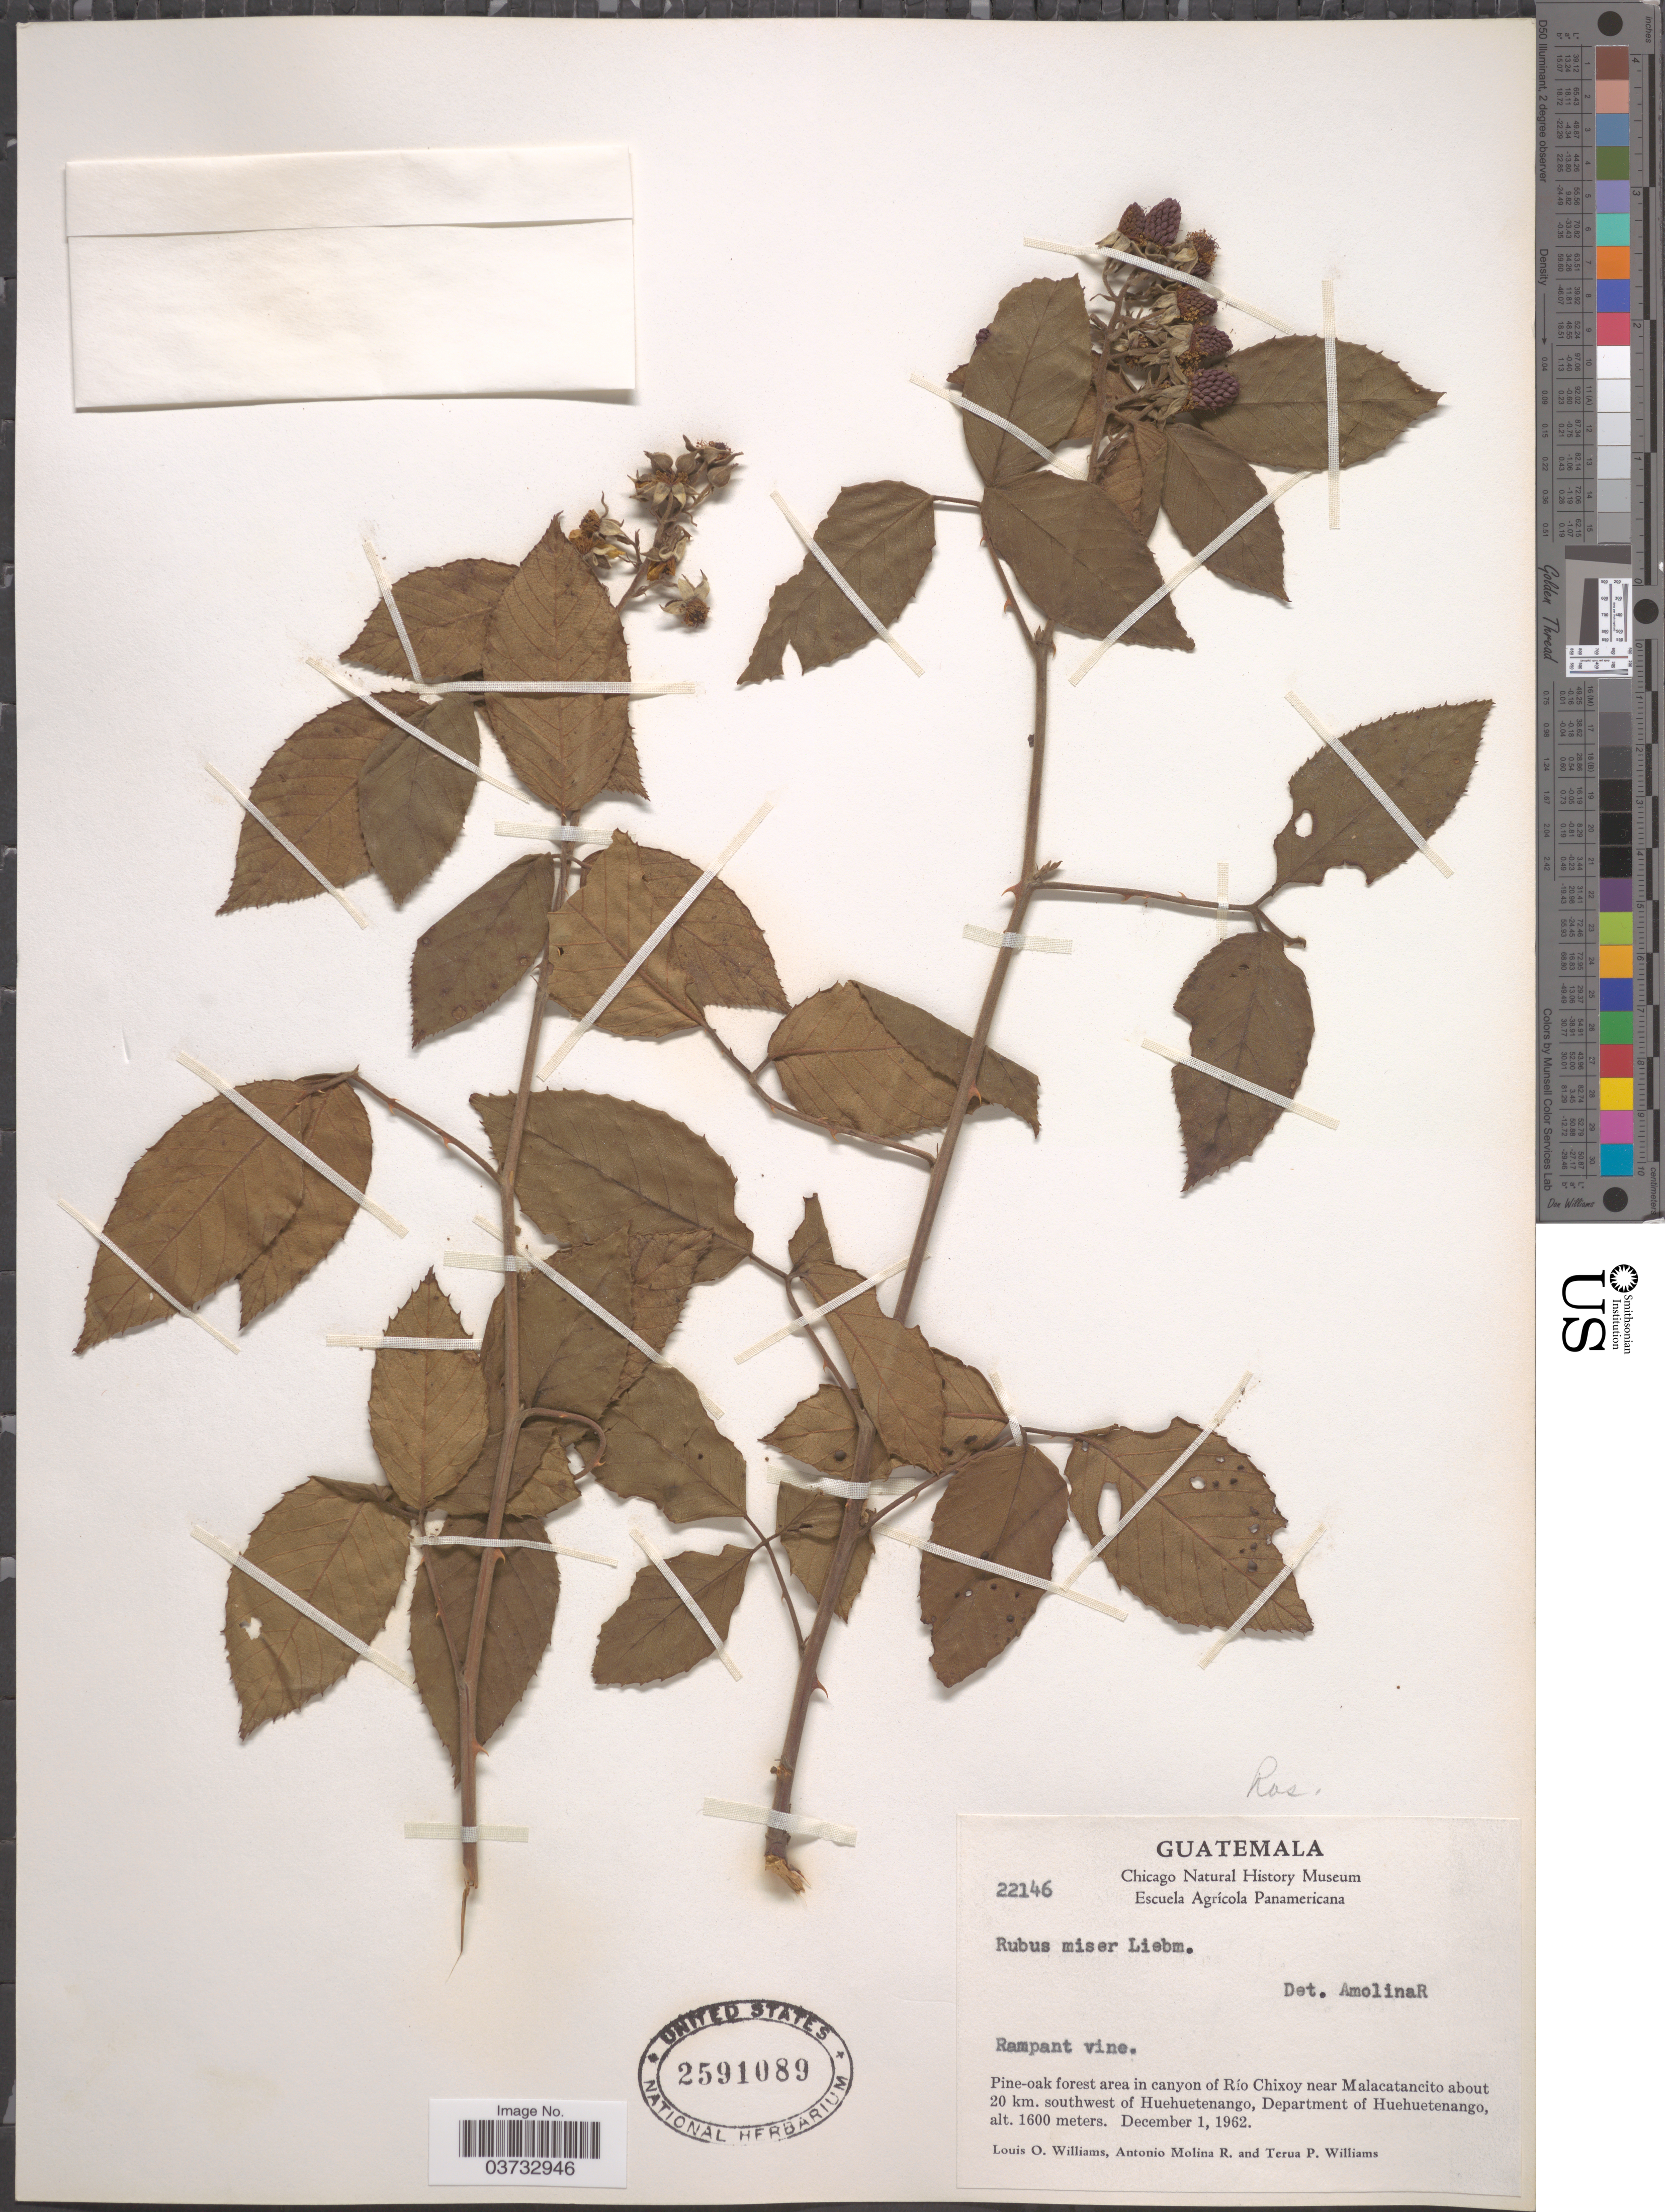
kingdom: Plantae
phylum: Tracheophyta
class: Magnoliopsida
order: Rosales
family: Rosaceae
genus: Rubus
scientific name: Rubus miser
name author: Liebm.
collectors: L. O. Williams, A. Molina R. & T. Williams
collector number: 22146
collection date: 1962-12-01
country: Guatemala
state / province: Huehuetenango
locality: Pine-oak forest area in canyon of Río Chixoy near Malacatancito about 20 km. southwest of Huehuetenango, Department of Huehuetenango.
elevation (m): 1600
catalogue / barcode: US 2591089